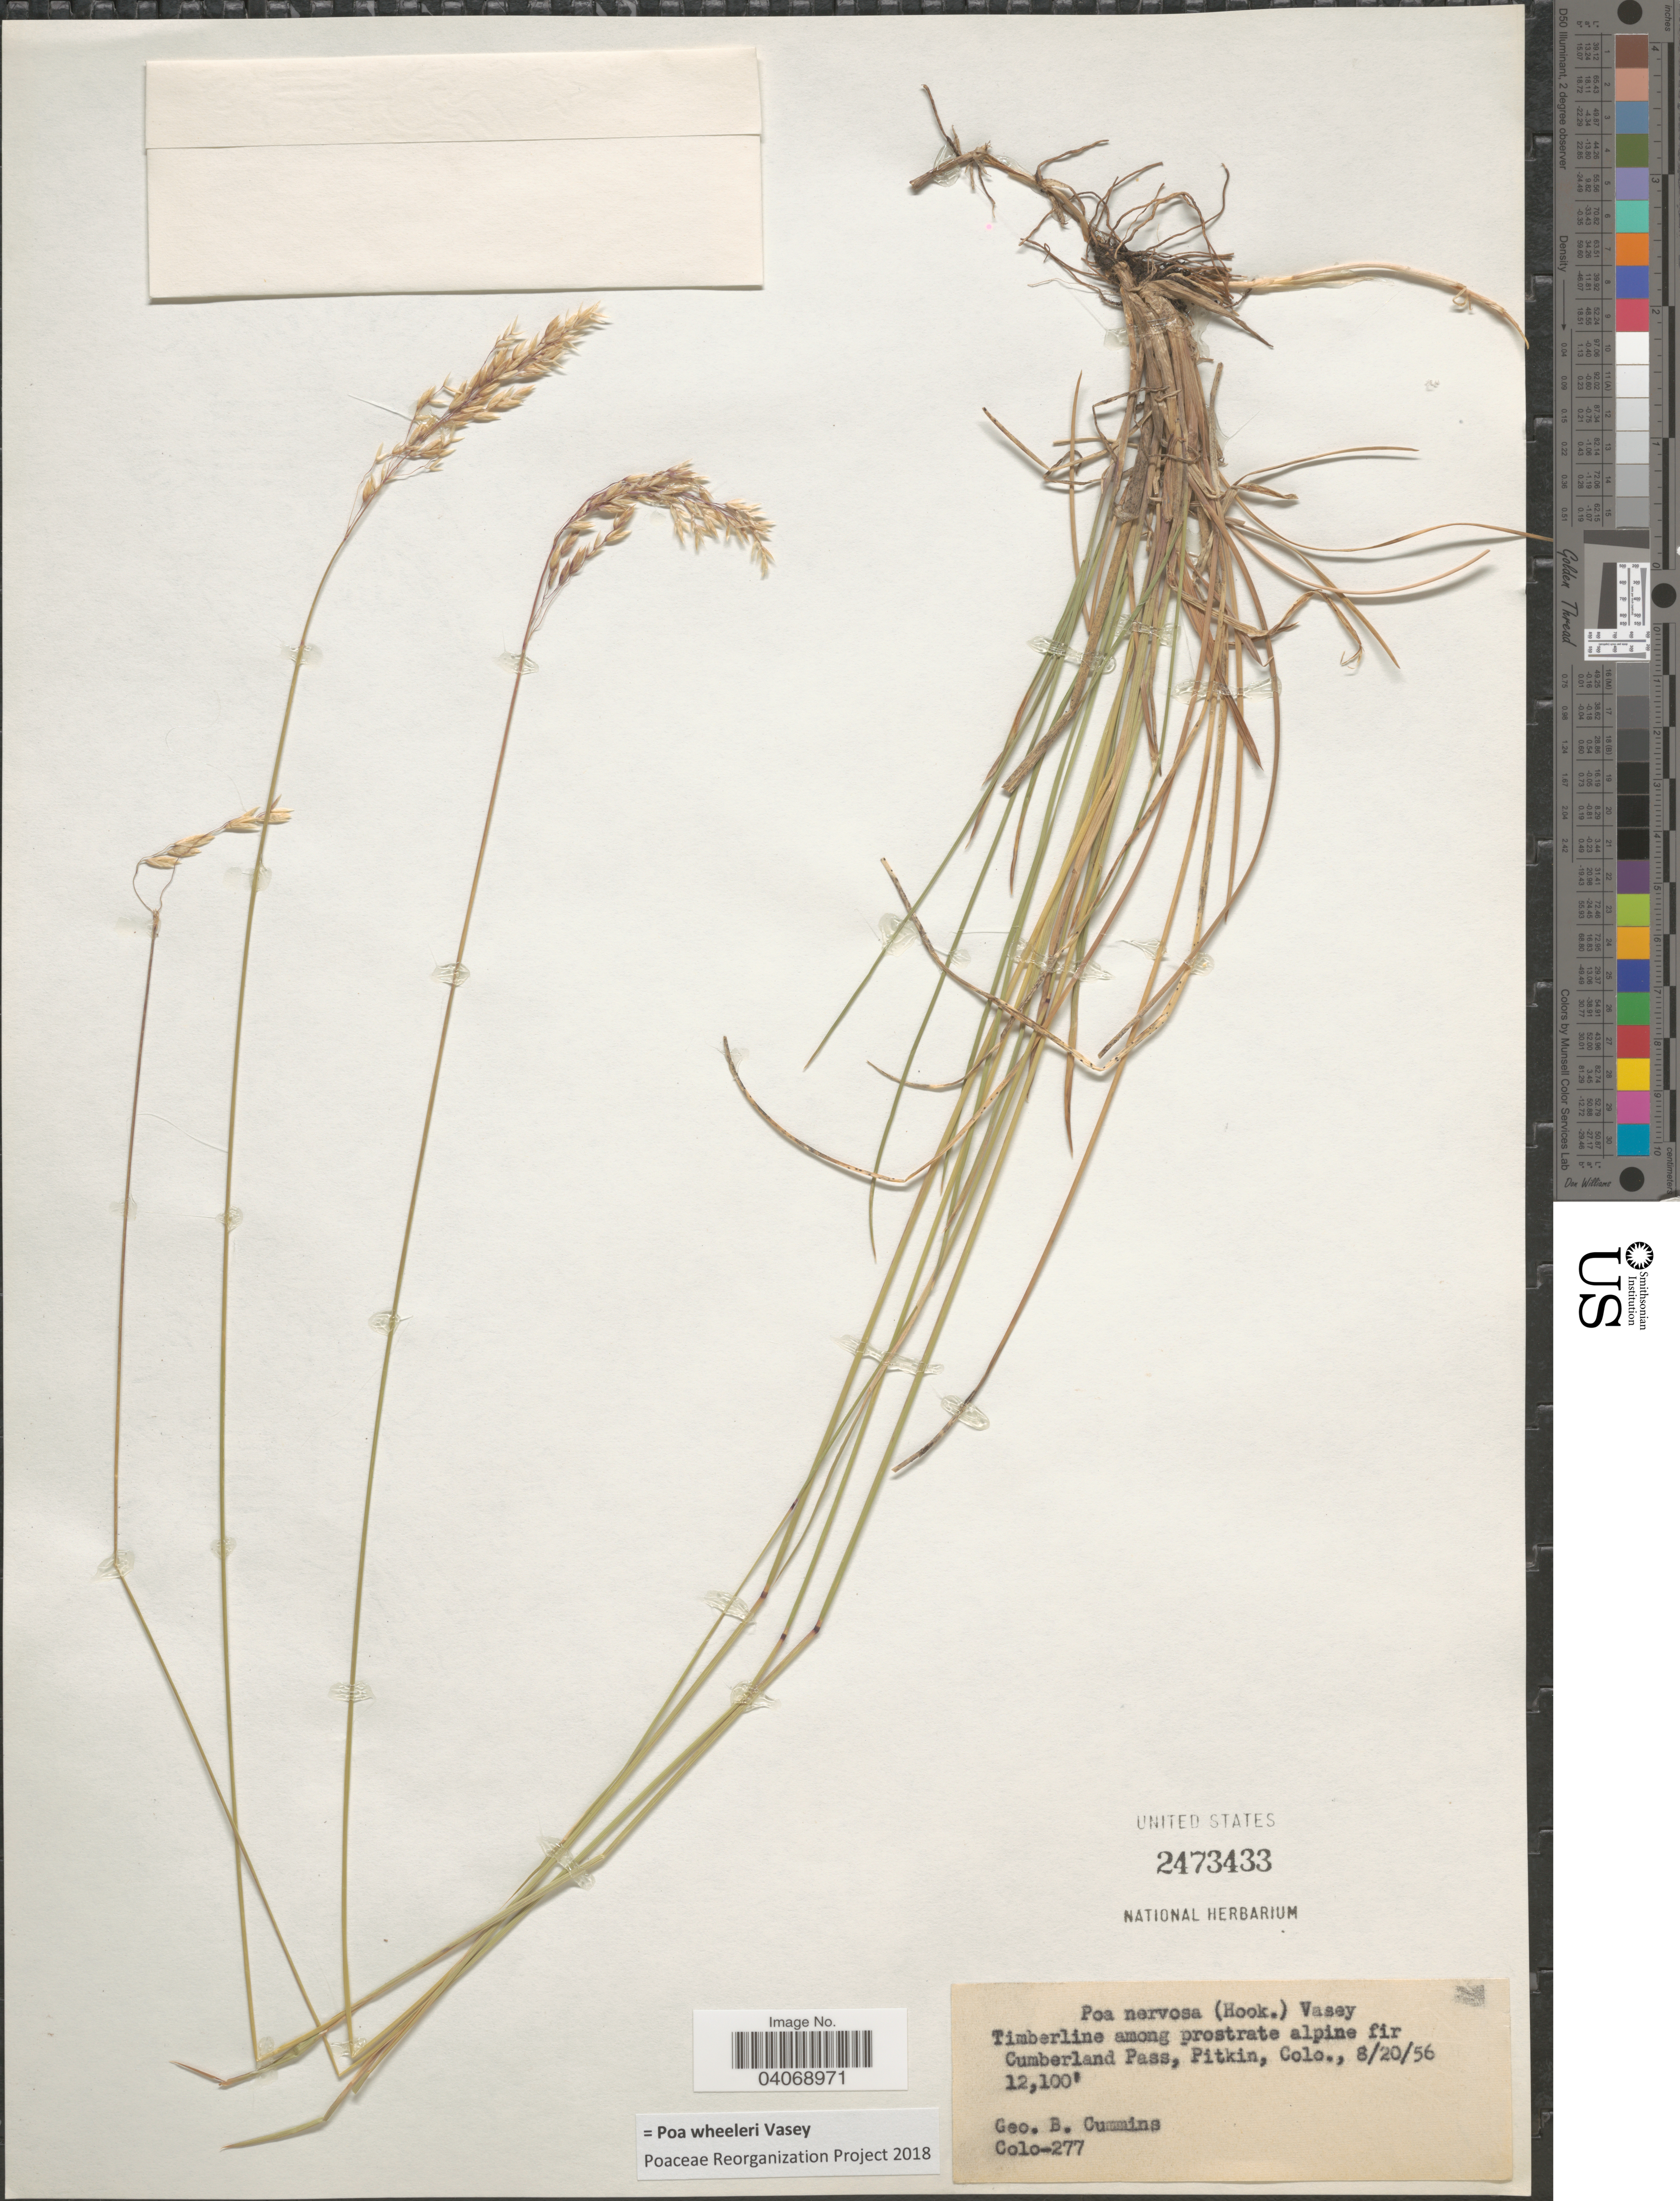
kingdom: Plantae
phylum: Tracheophyta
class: Liliopsida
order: Poales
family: Poaceae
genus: Poa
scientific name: Poa wheeleri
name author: Vasey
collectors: G. Cummins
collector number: Colo-277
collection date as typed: Transcribed d/m/y: 20/8/56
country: United States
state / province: Colorado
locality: Timberline among prostrate alpine fir Cumberland Pass, Pitkin.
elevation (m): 3688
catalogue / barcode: US 2473433